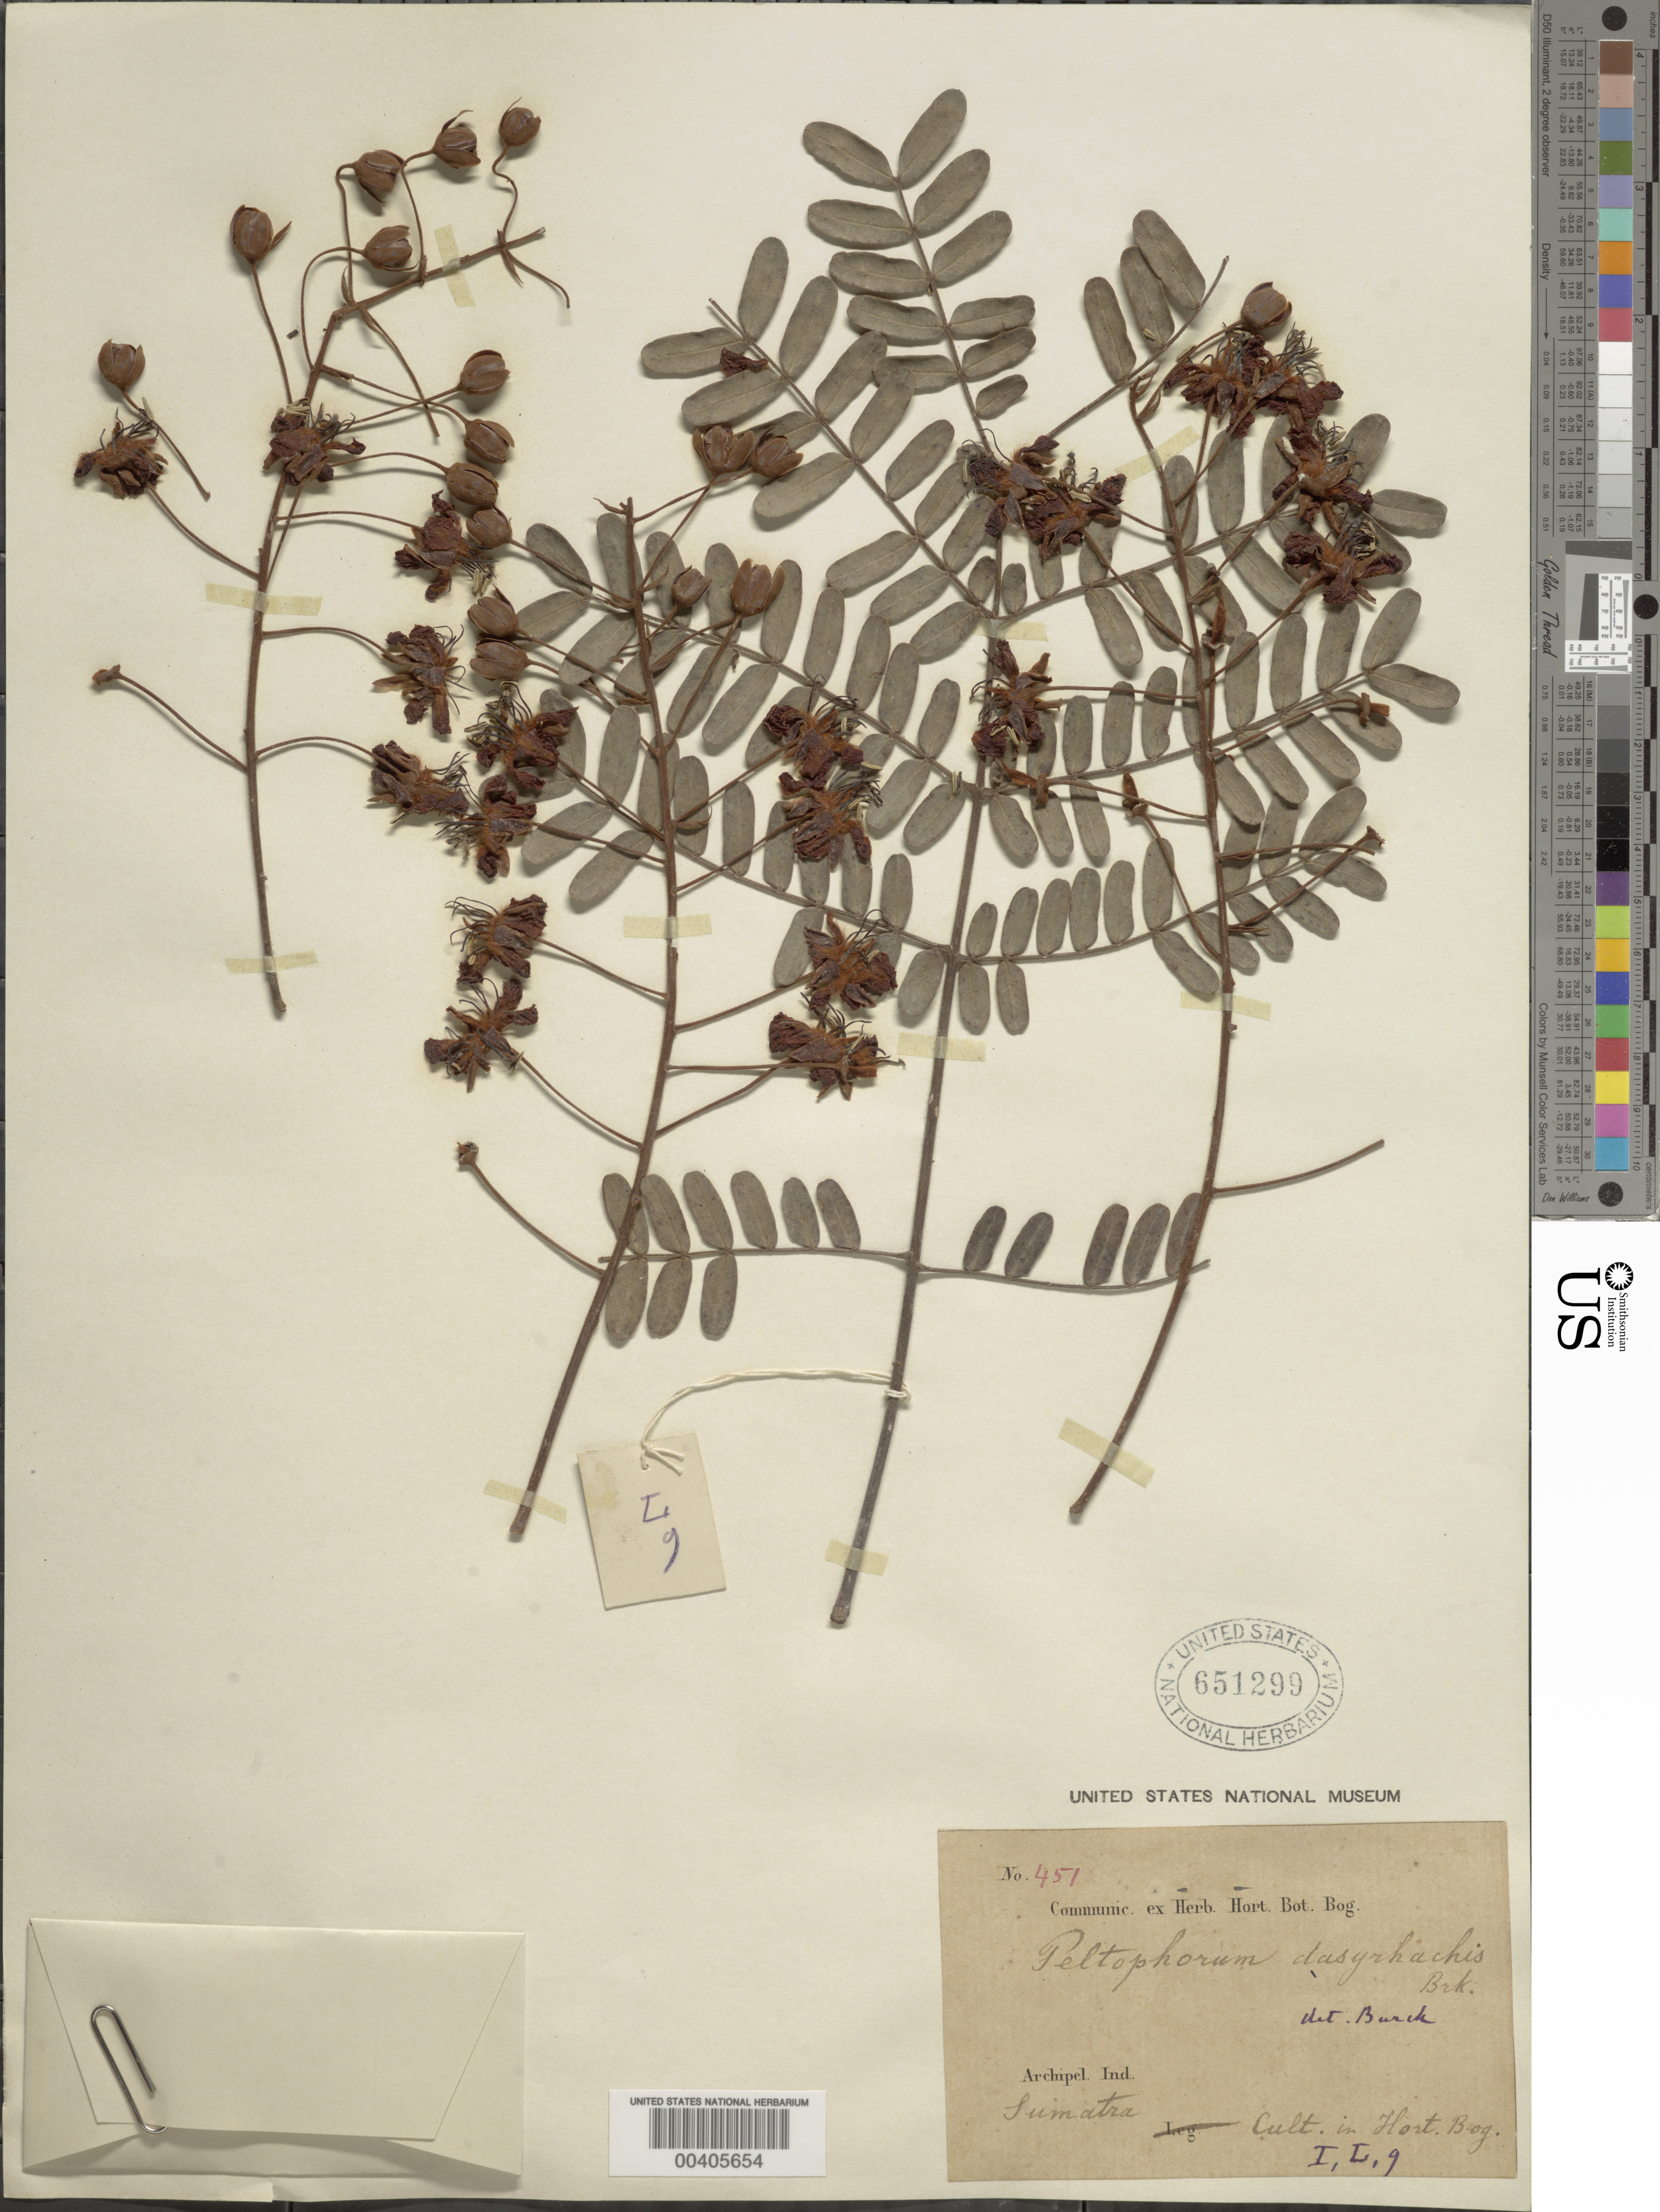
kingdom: Plantae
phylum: Tracheophyta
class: Magnoliopsida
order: Fabales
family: Fabaceae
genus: Peltophorum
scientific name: Peltophorum dasyrrachis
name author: (Miq.) Kurz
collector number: I,l,9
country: Indonesia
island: Sumatra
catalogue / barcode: US 651299